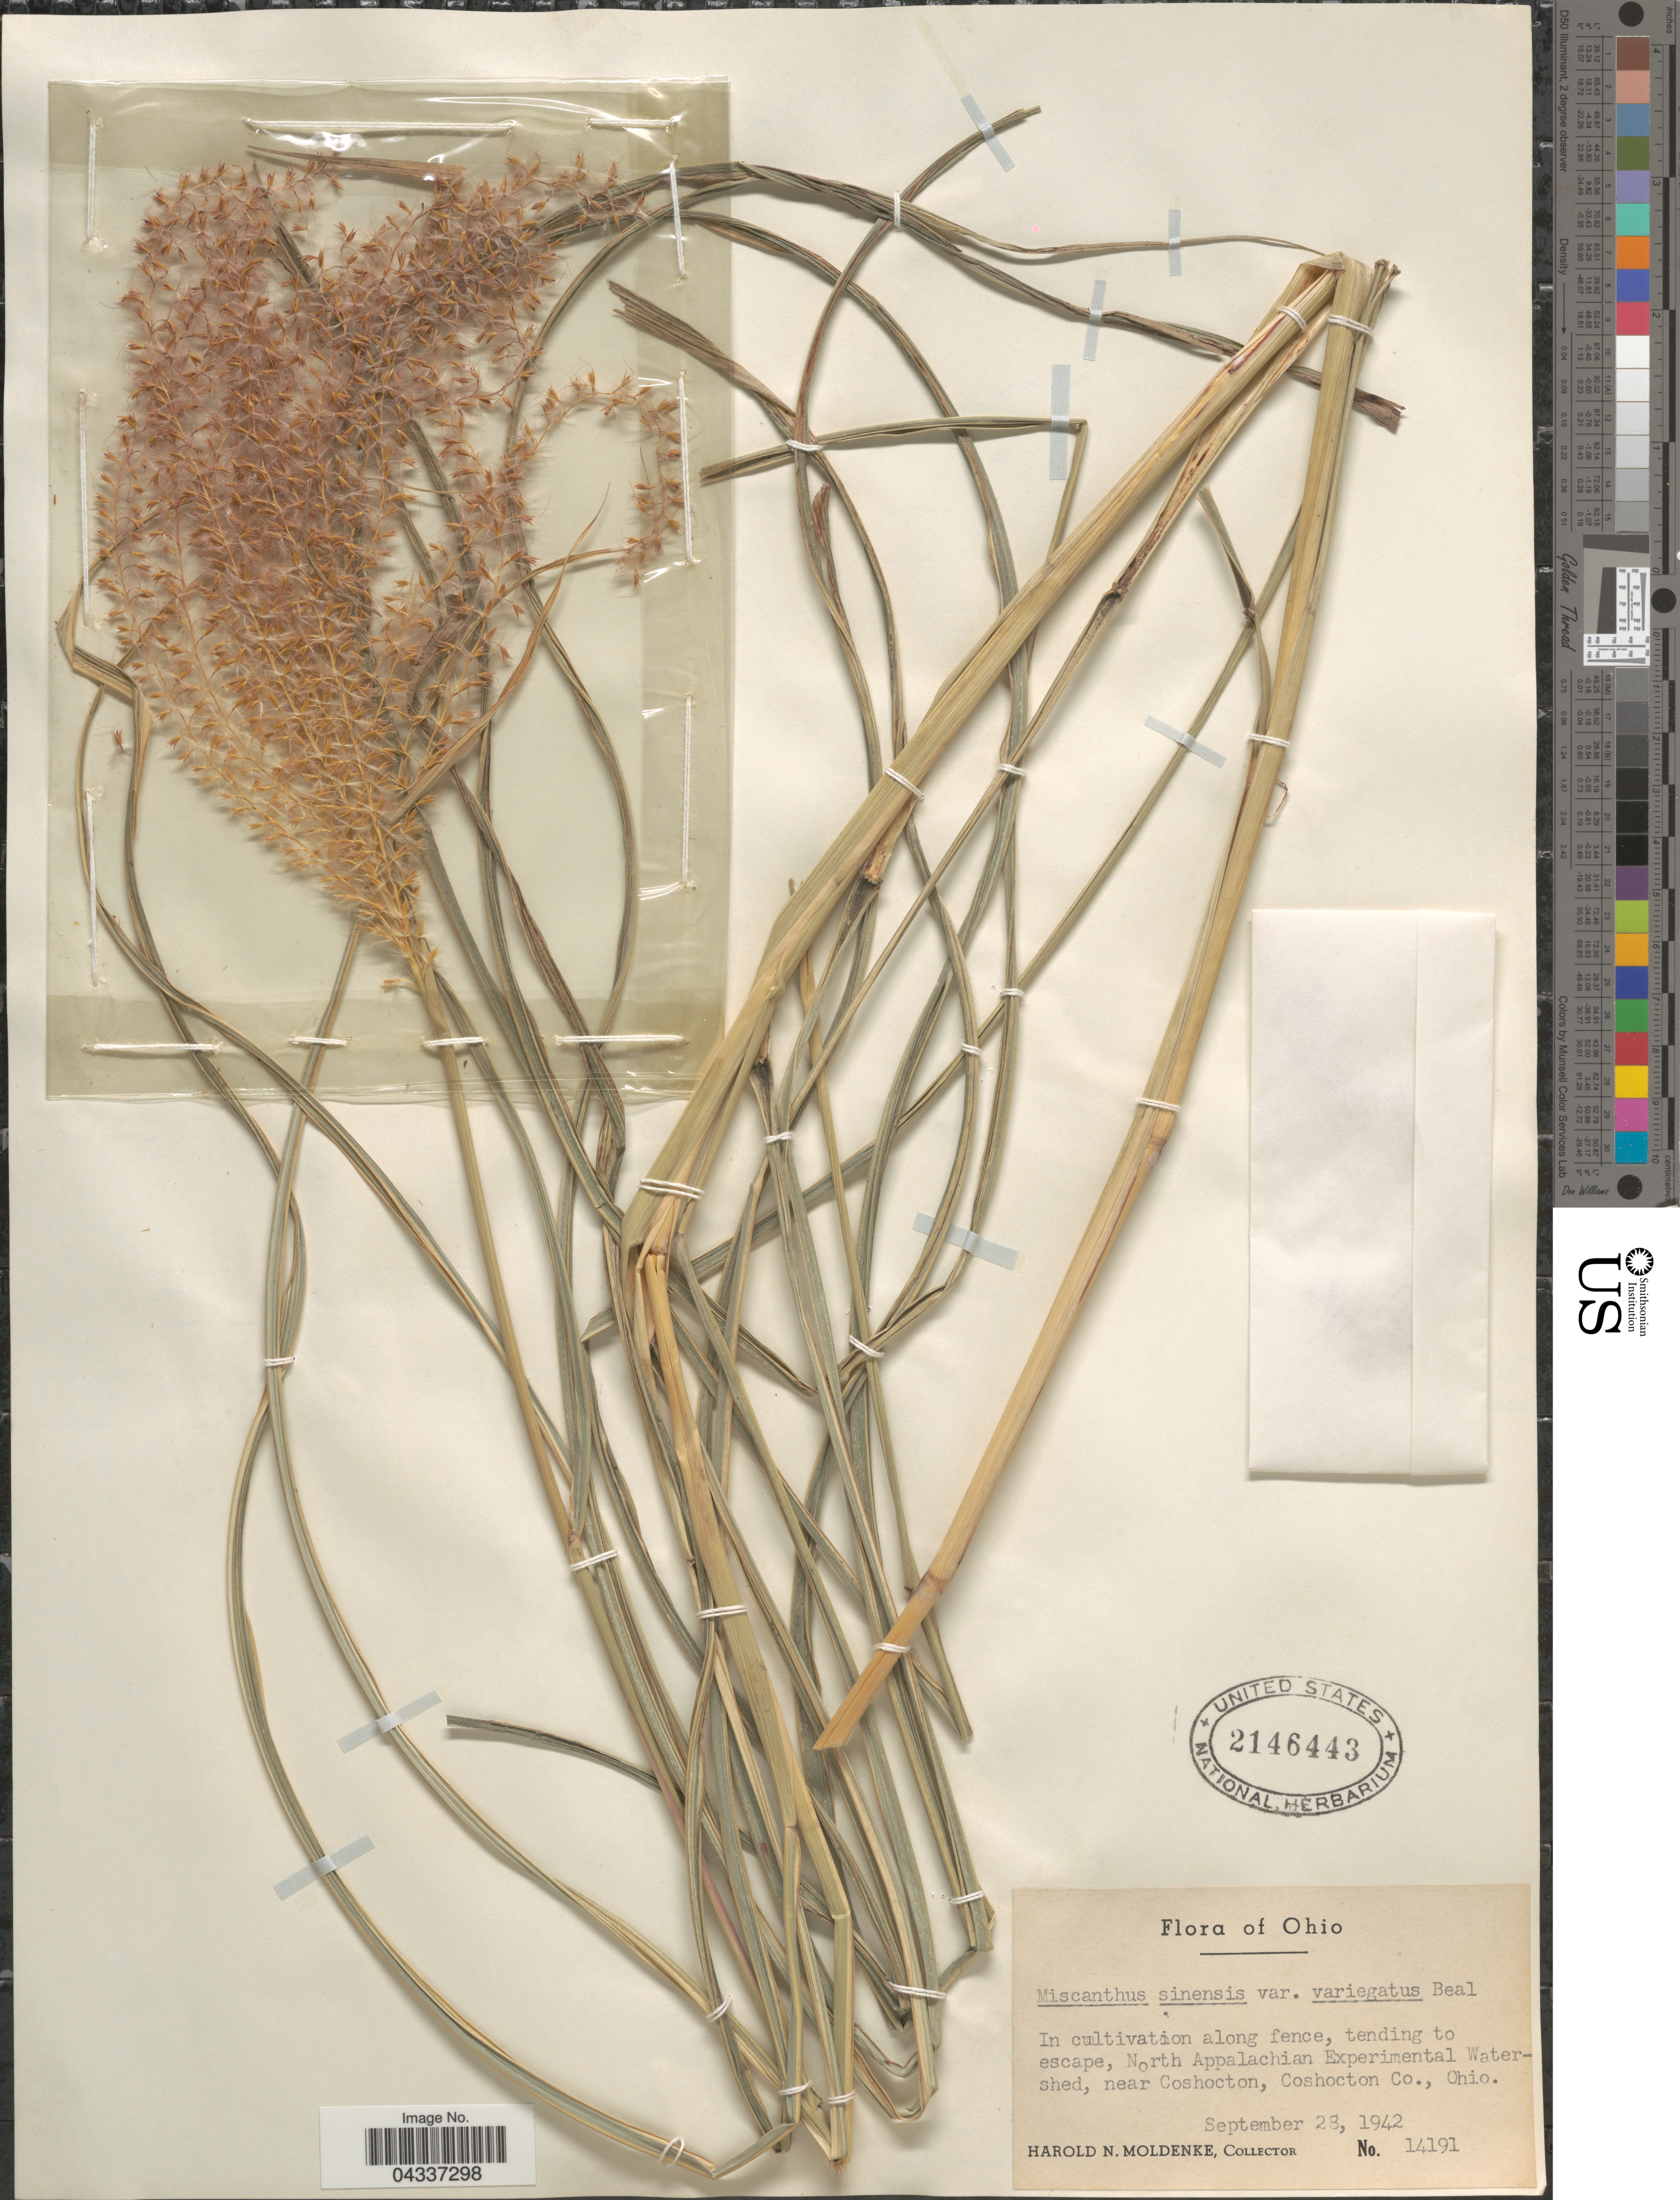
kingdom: Plantae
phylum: Tracheophyta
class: Liliopsida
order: Poales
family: Poaceae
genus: Miscanthus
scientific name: Miscanthus sinensis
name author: Andersson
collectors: H. N. Moldenke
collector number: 14191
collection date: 1942-09-28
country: United States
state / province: Ohio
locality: North Appalachian Experimental Watershed, near Coshocton, Coshocton Co.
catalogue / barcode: US 2146443